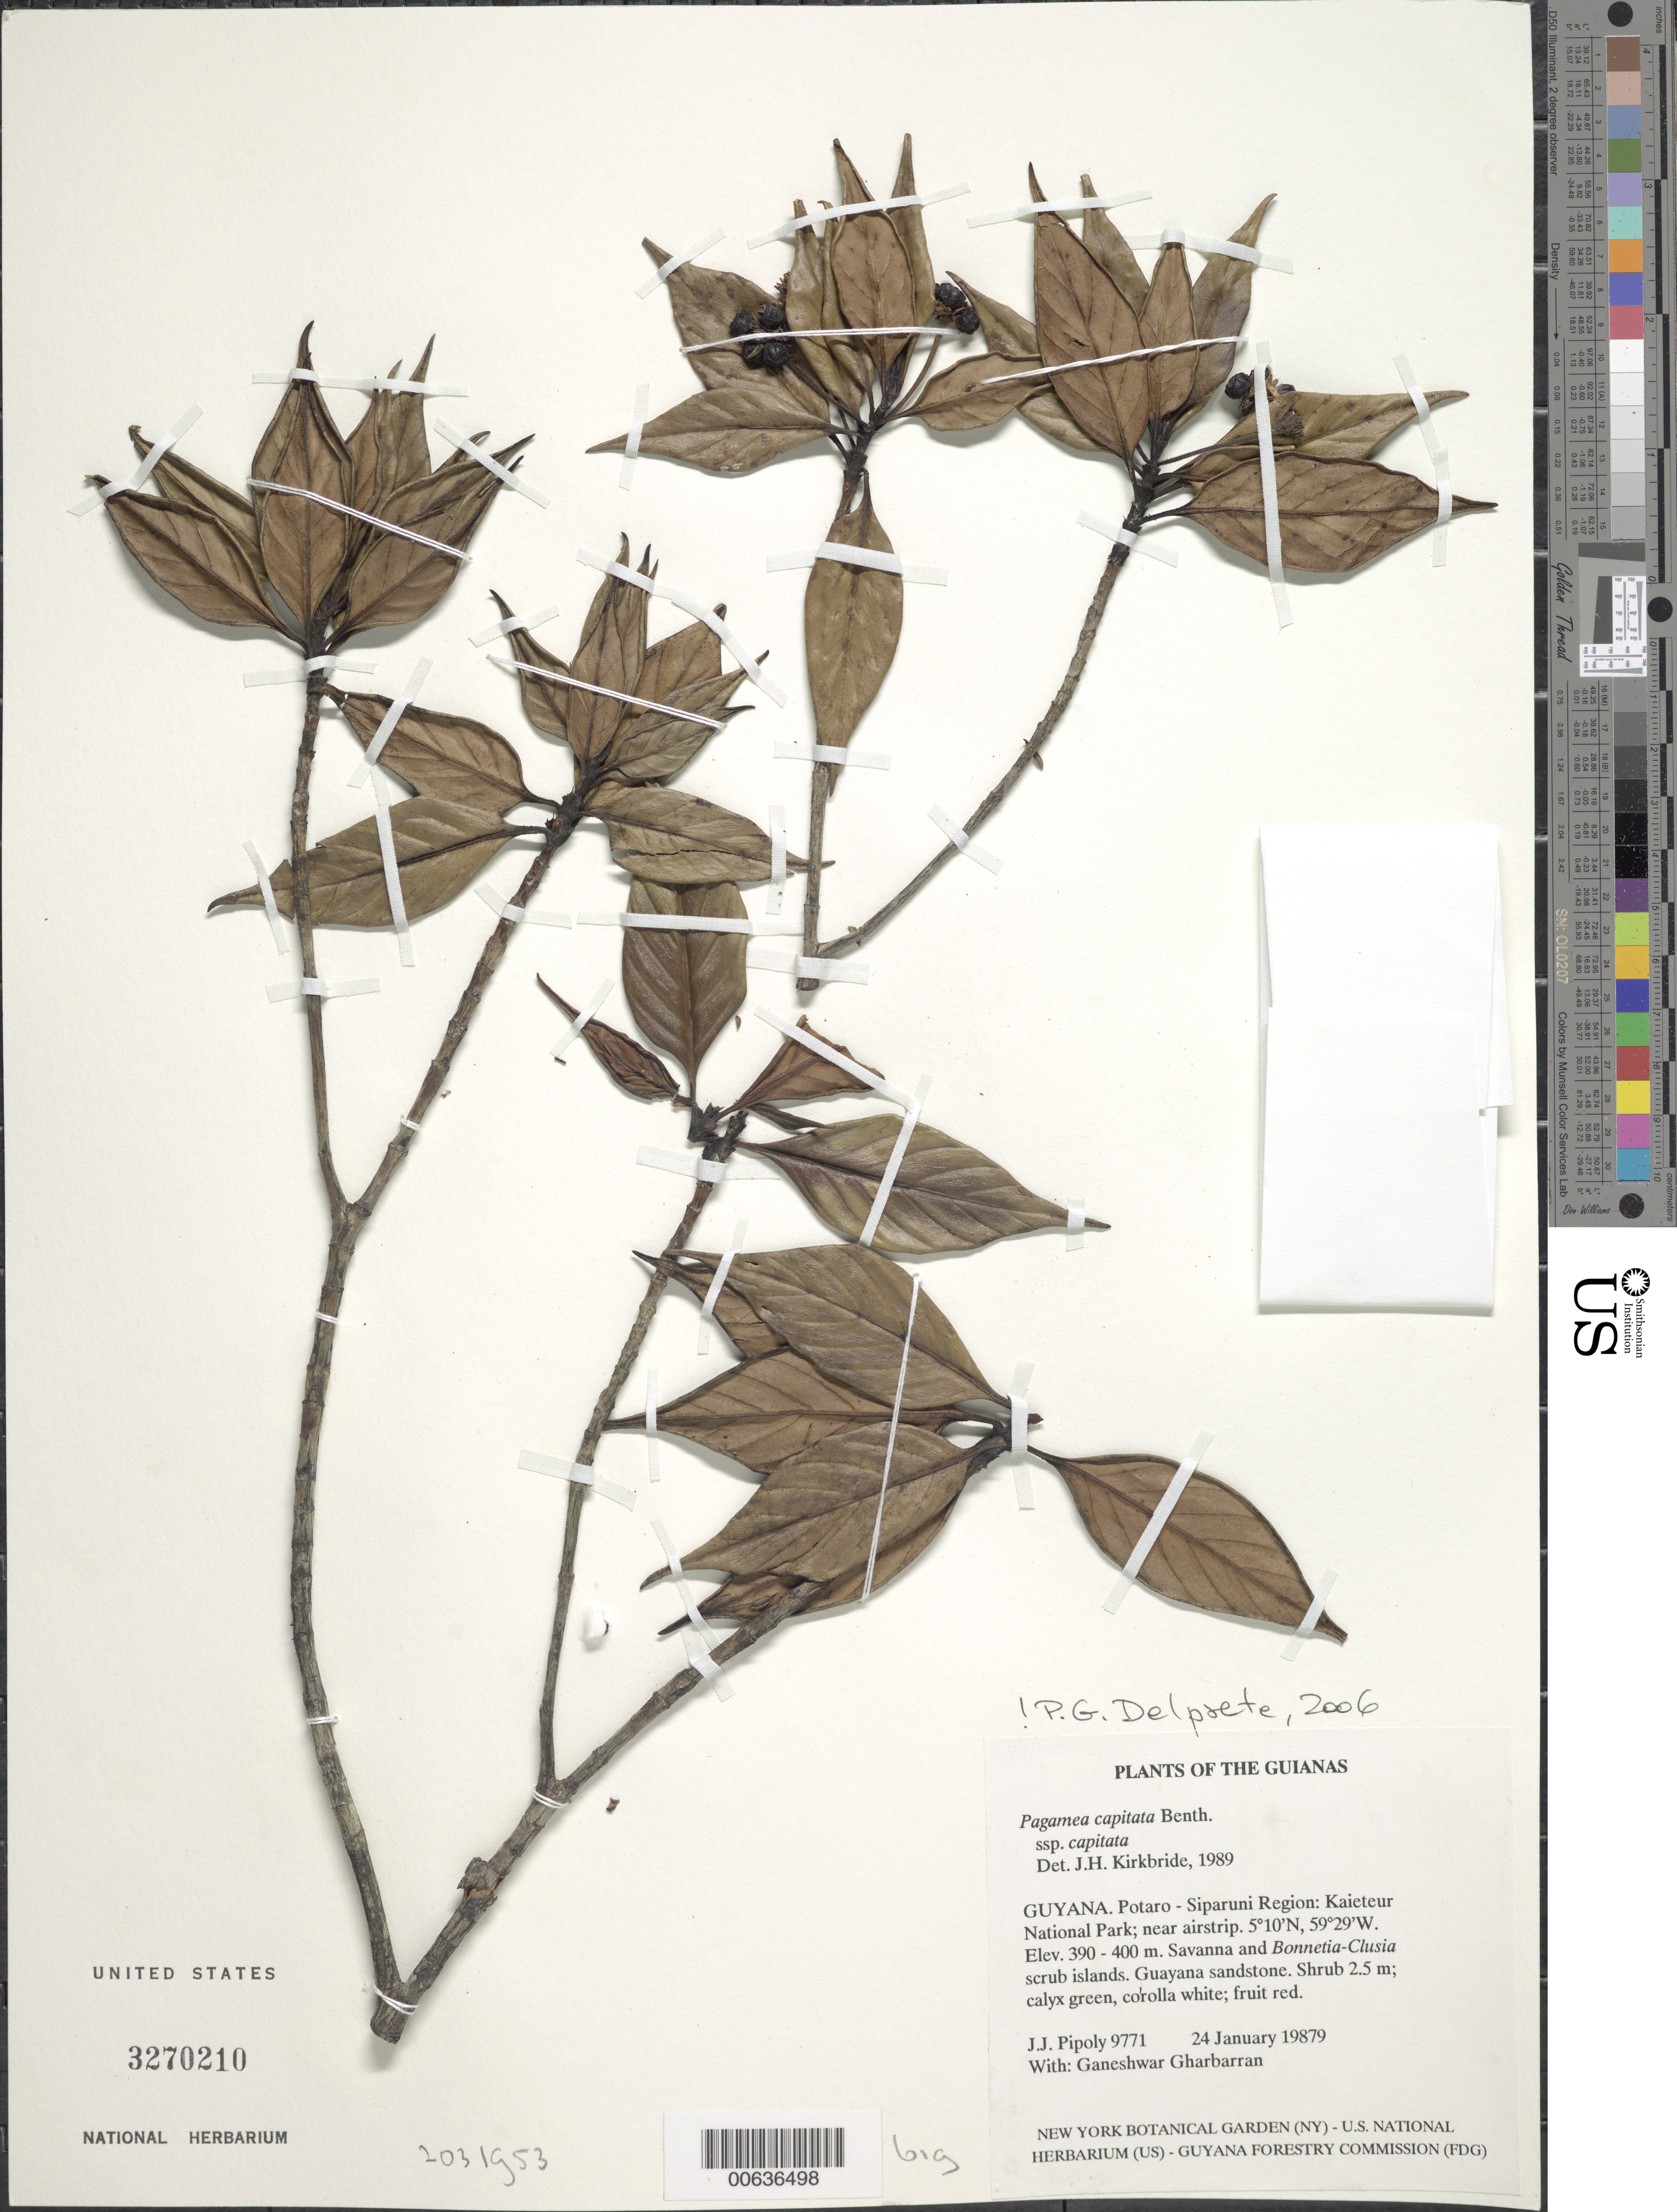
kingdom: Plantae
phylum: Tracheophyta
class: Magnoliopsida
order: Gentianales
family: Rubiaceae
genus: Pagamea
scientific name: Pagamea capitata subsp. capitata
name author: Benth.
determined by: Delprete, P. G., Herb. de Guyane Cay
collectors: J. J. Pipoly & G. Gharbarran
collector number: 9771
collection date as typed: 24 January 1987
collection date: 1987-01-24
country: Guyana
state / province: Potaro-Siparuni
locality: Kaieteur National Park; near airstrip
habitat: Savanna and Bonnetia-Clusia scrub islands. Guayana sandstone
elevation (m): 390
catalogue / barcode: US 3270210